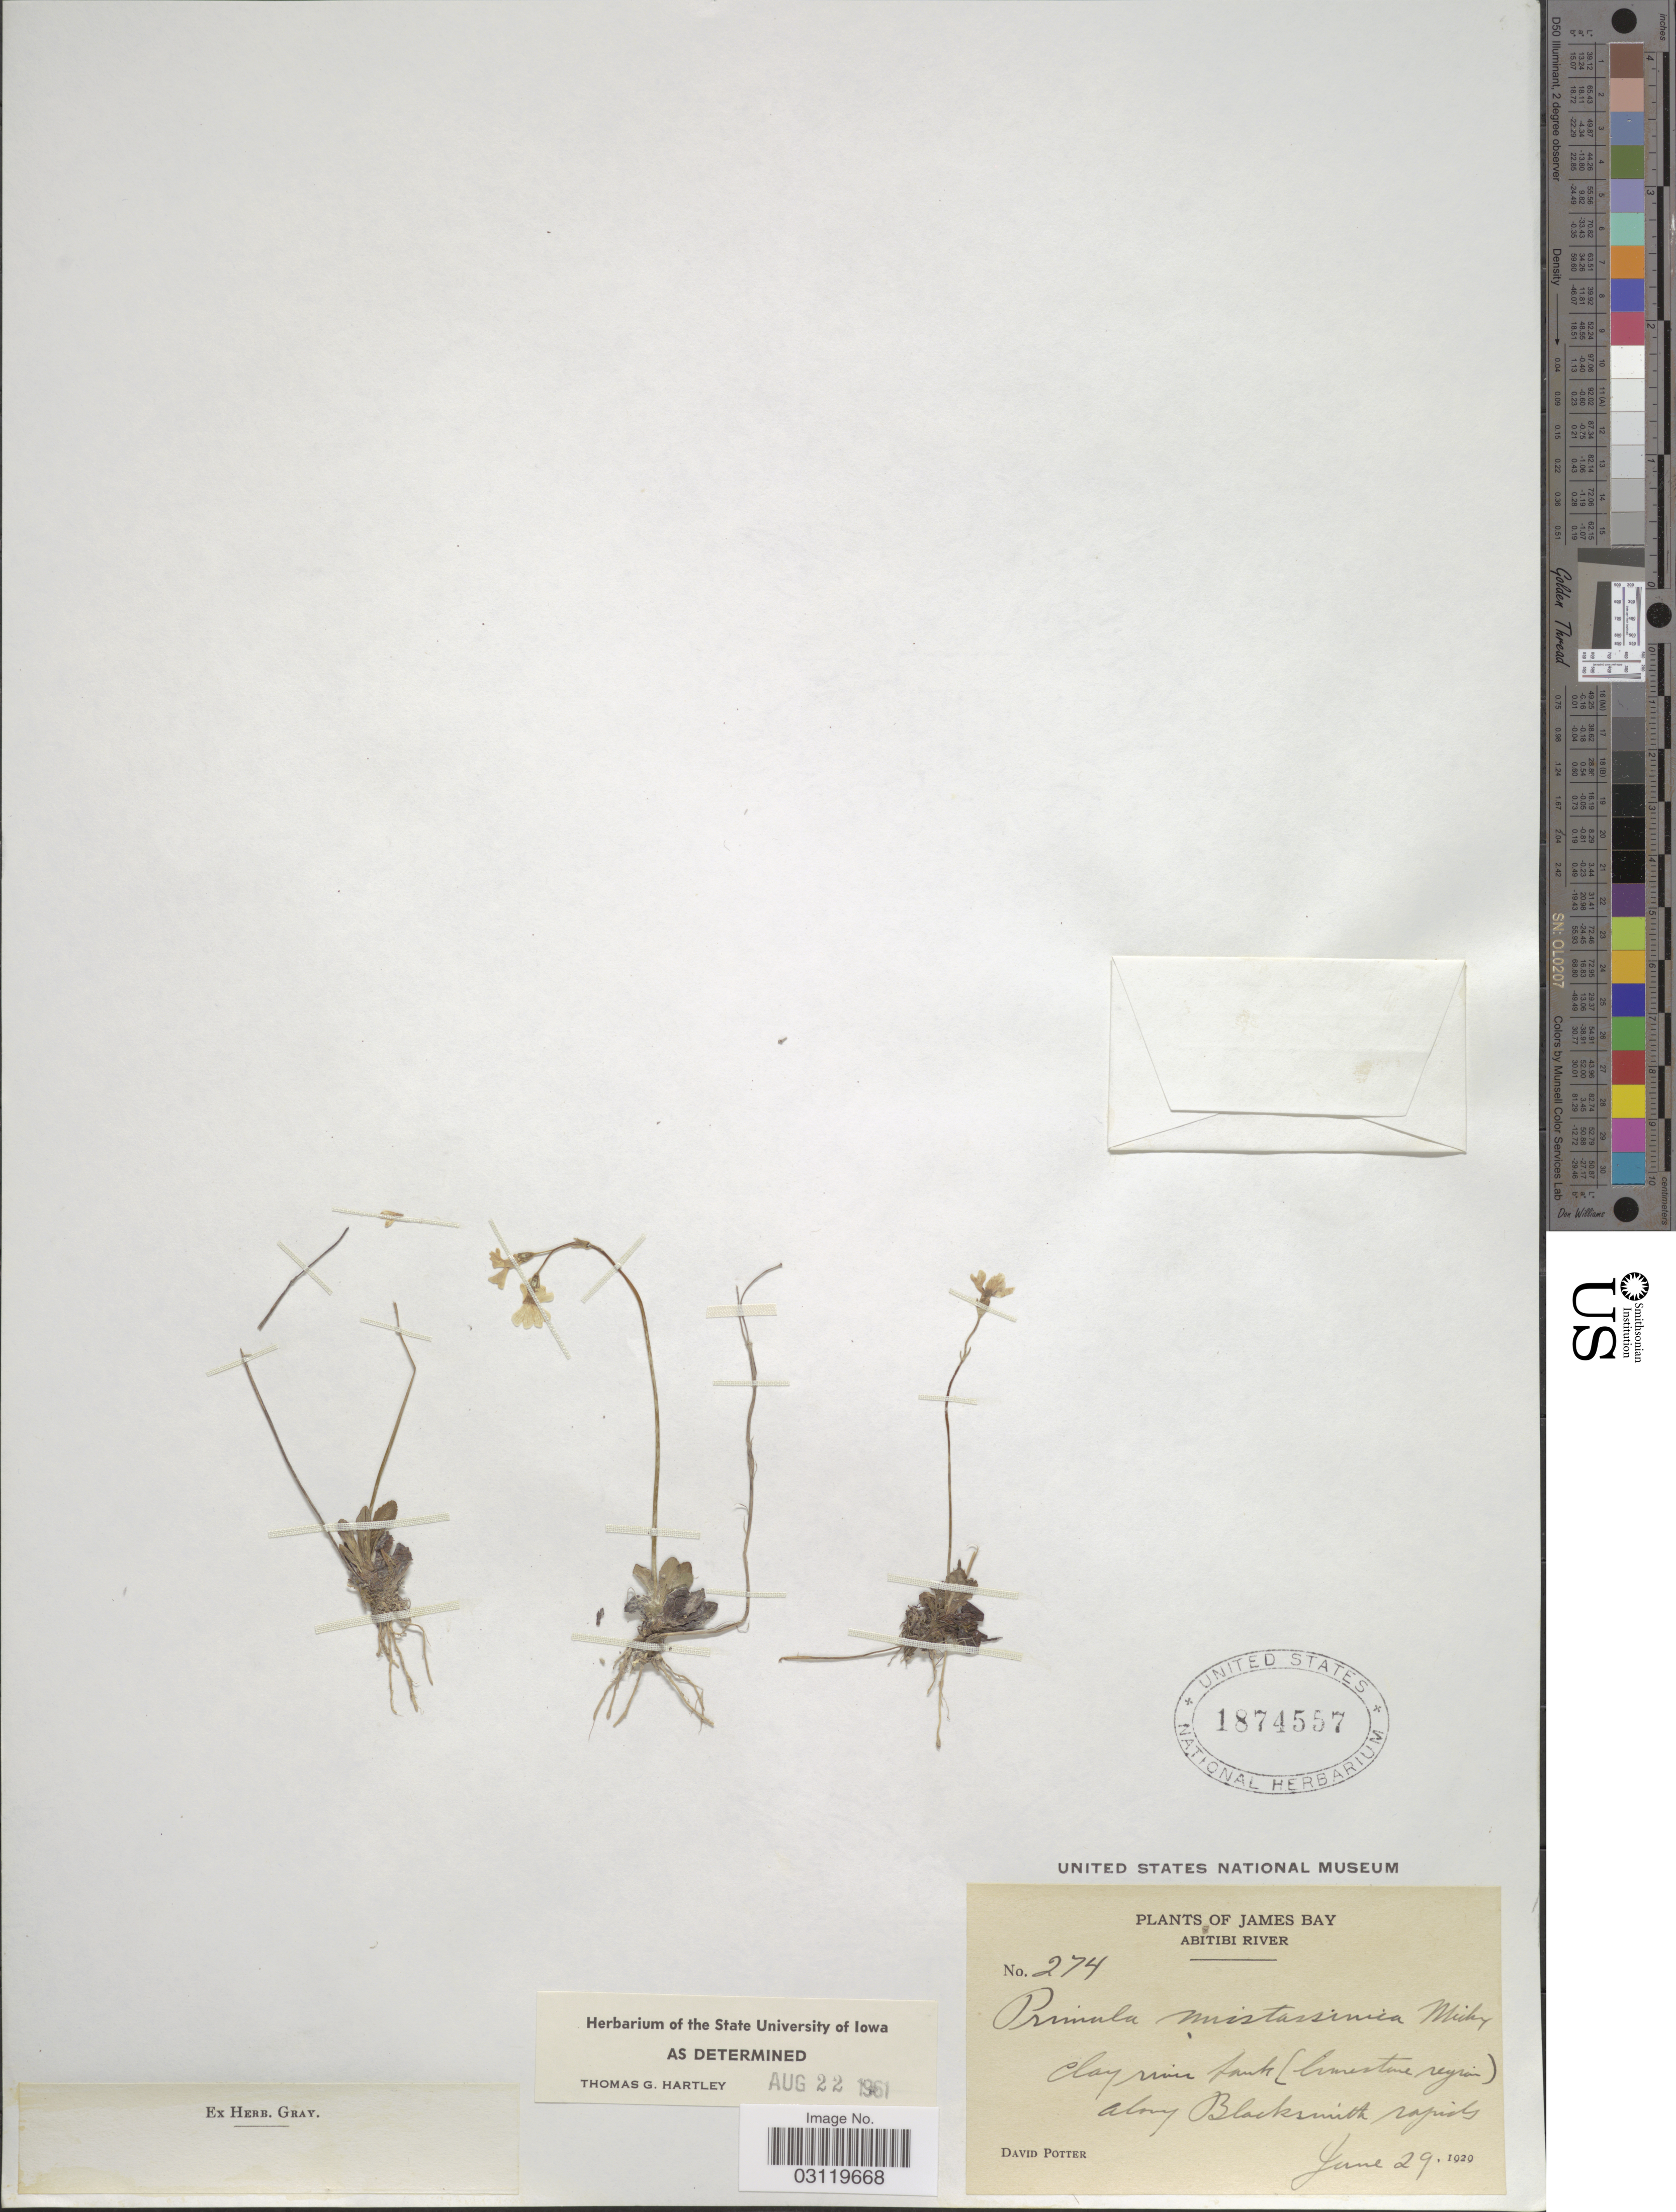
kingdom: Plantae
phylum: Tracheophyta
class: Magnoliopsida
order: Ericales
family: Primulaceae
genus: Primula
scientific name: Primula mistassinica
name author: Michx.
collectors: D. Potter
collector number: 274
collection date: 1929-06-29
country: Canada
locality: James Bay, Abitibi River, clay river bank (limestone region) along Blacksmith rapids.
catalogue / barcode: US 1874557